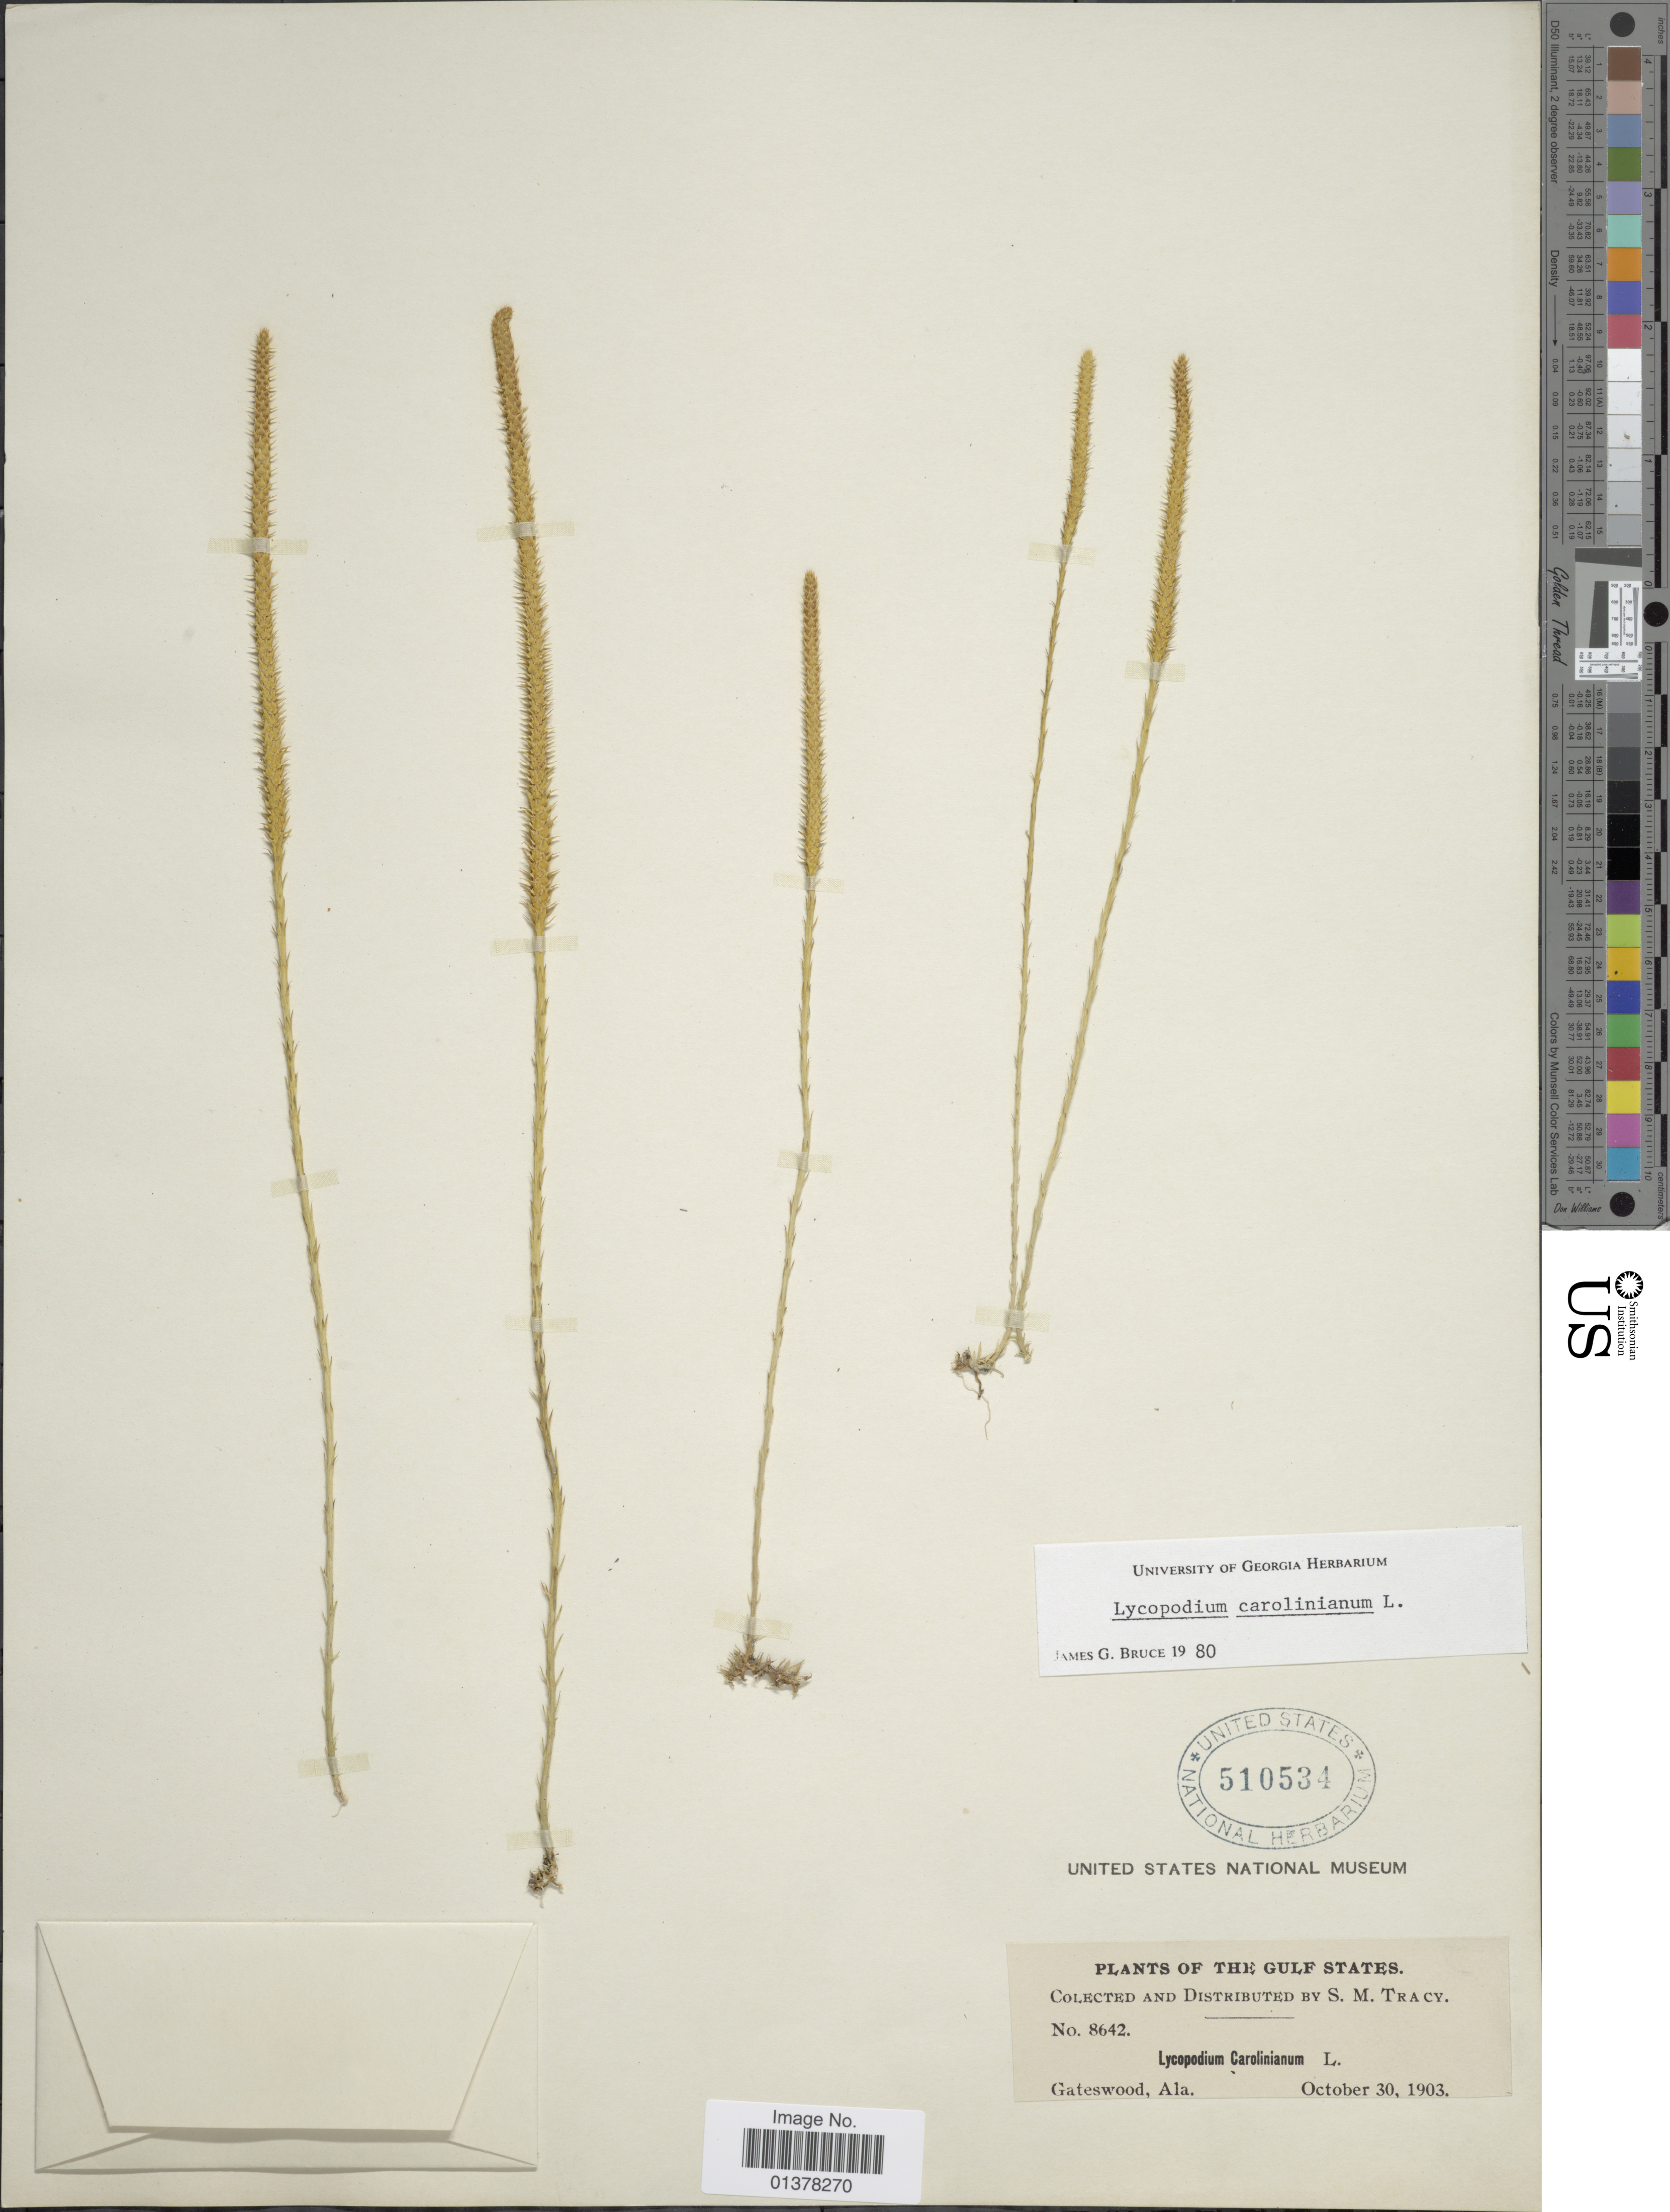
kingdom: Plantae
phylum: Tracheophyta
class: Lycopodiopsida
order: Lycopodiales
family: Lycopodiaceae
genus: Pseudolycopodiella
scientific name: Pseudolycopodiella caroliniana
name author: (L.) Holub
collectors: S. M. Tracy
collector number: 8642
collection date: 1903-10-30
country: United States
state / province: Alabama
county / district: Baldwin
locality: Gateswood, The Gulf Stateds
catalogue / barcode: US 510534